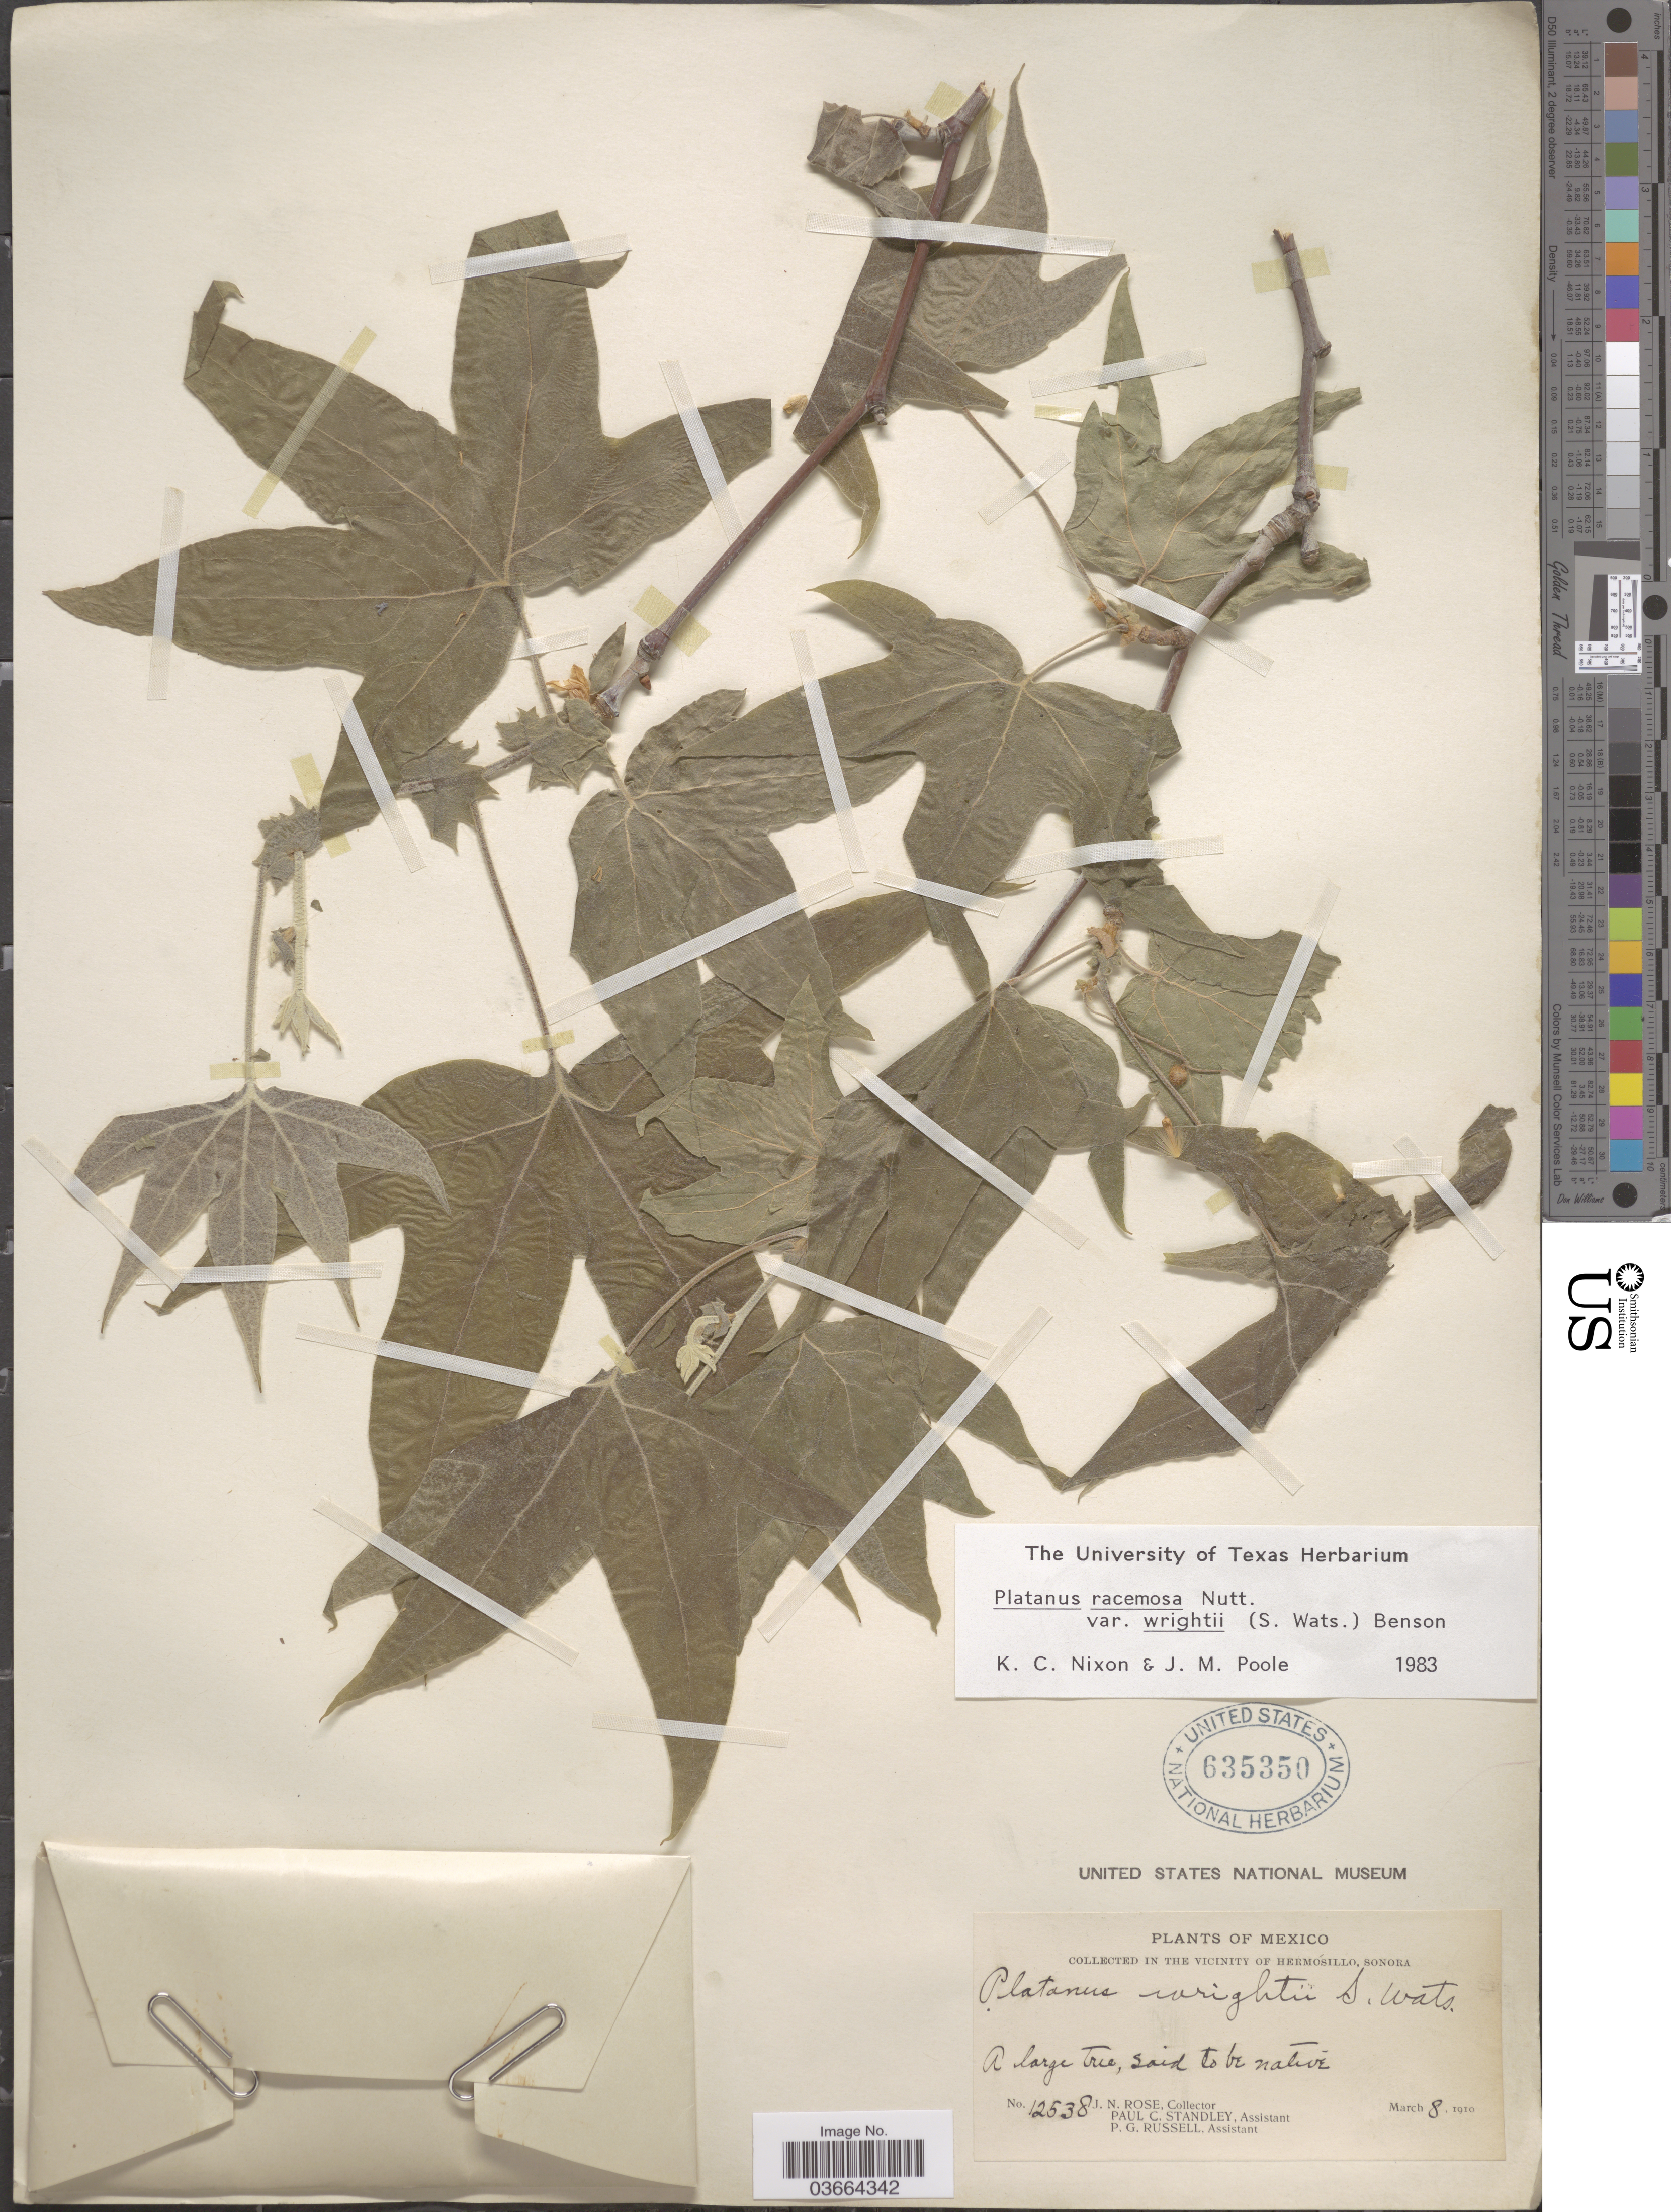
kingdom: Plantae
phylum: Tracheophyta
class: Magnoliopsida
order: Proteales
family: Platanaceae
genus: Platanus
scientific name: Platanus racemosa var. wrightii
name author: (S. Watson) L.D. Benson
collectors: J. N. Rose, P. C. Standley & P. G. Russell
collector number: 12538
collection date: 1910-03-08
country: Mexico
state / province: Sonora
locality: In the vicinity of Hermósillo.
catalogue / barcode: US 635350